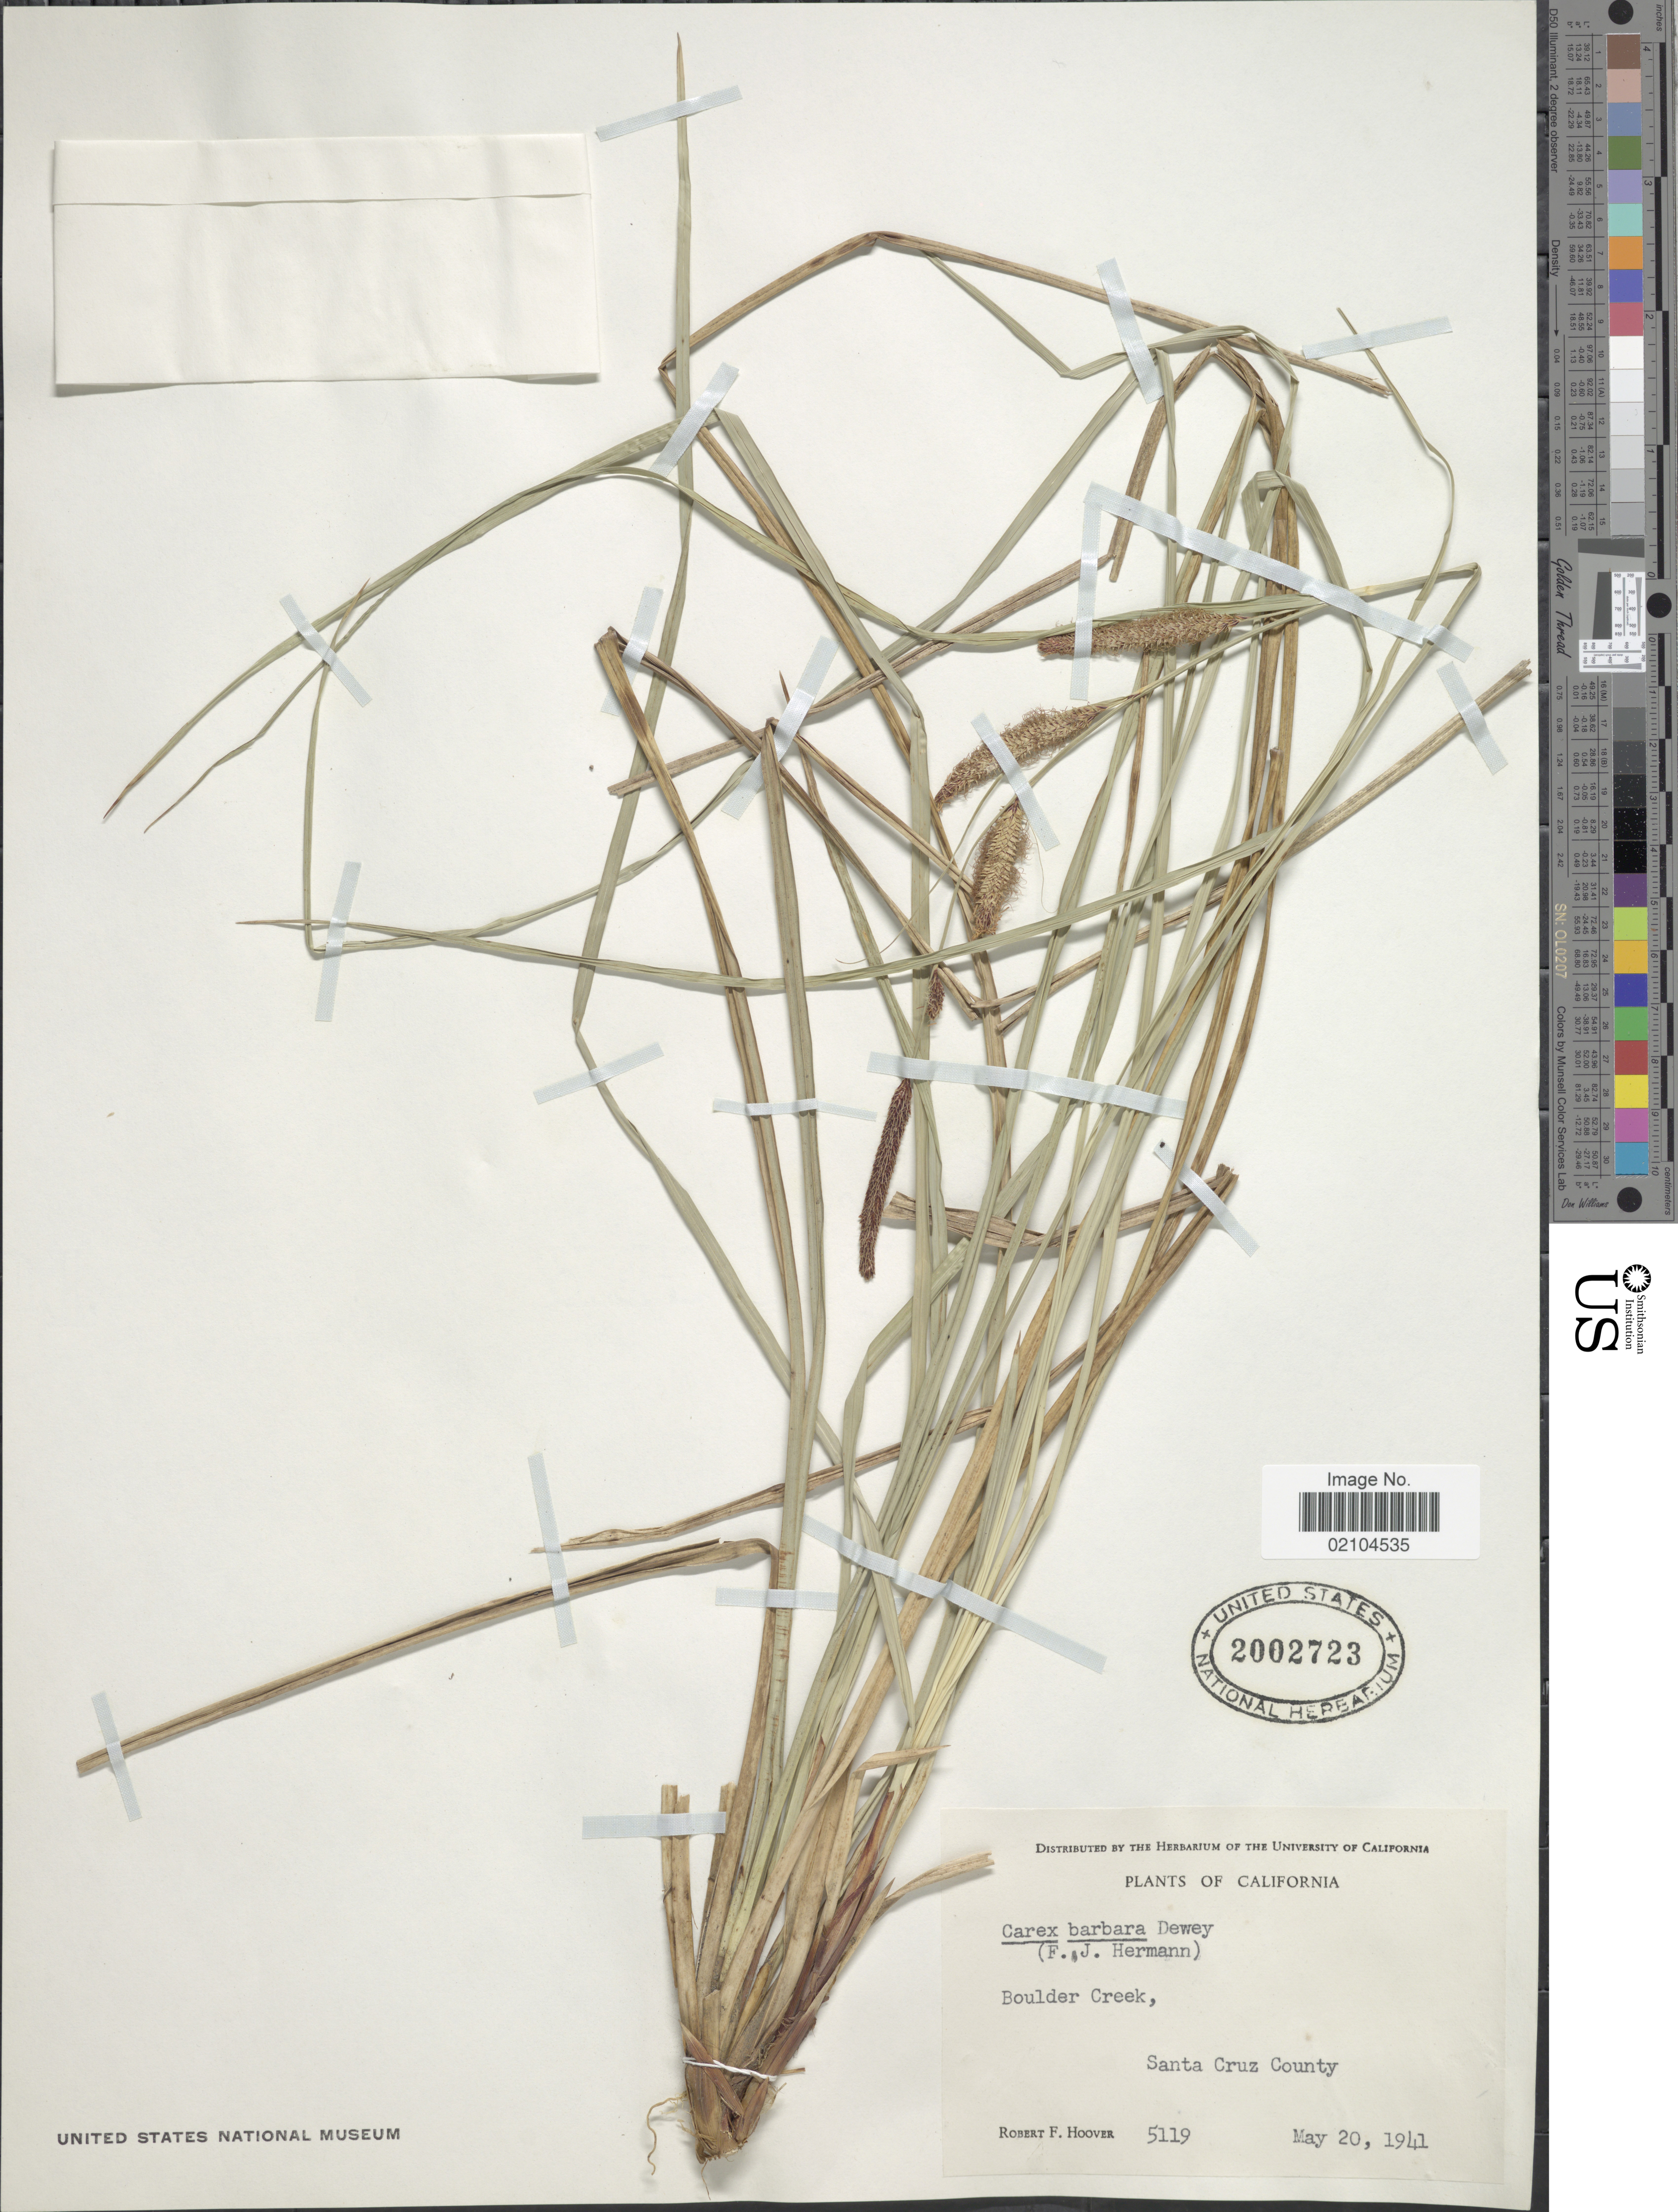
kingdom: Plantae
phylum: Tracheophyta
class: Liliopsida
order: Poales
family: Cyperaceae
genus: Carex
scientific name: Carex barbarae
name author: Dewey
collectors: R. F. Hoover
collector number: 5119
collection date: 1941-05-20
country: United States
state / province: California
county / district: Santa Cruz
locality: Boulder Creek, Santa Cruz County.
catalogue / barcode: US 2002723